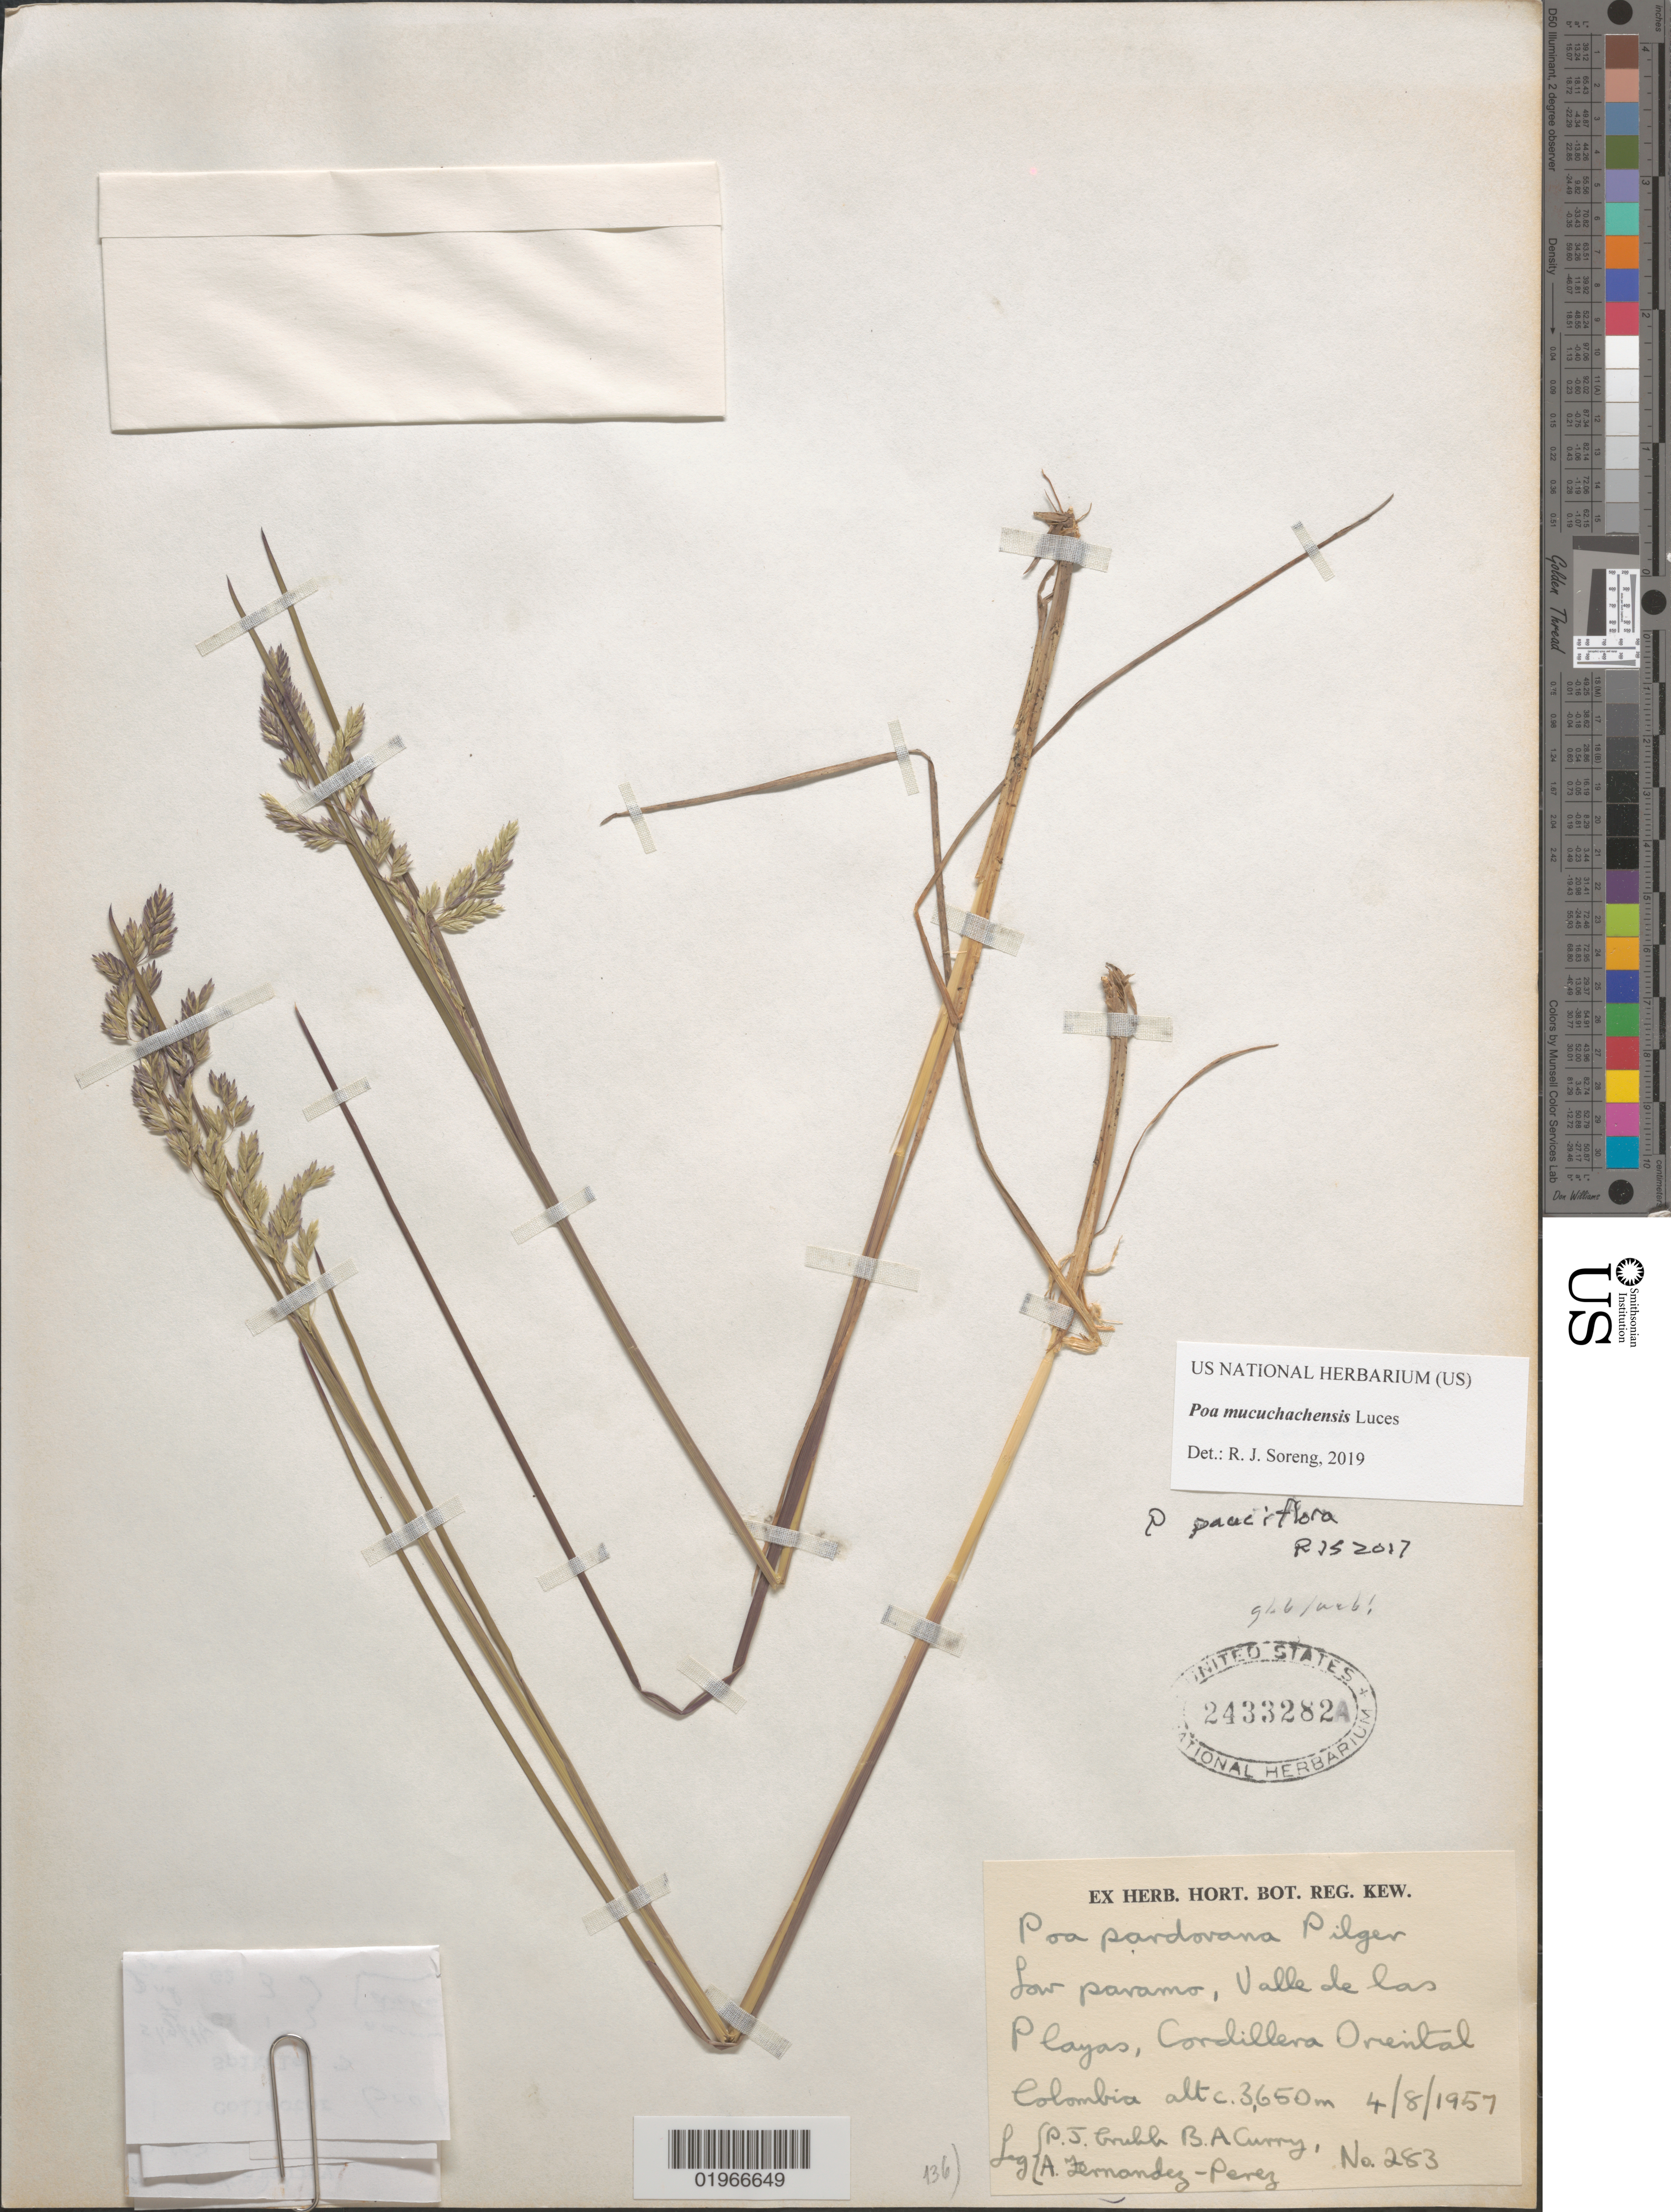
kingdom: Plantae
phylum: Tracheophyta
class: Liliopsida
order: Poales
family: Poaceae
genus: Poa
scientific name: Poa mucuchachensis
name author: Luces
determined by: Soreng, Robert J., Research Associate (BOT), Smithsonian Institution - National Museum of Natural History (UNITED STATES)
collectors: P. J. Grubb, B. Curry & A. Fernández-Pérez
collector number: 283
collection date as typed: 4/8/1957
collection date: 1957-08-04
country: Colombia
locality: Low Paramo, Valle da las Playas, Cordillera Oriental.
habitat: Low Paramo.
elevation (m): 3650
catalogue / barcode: US 2433282a